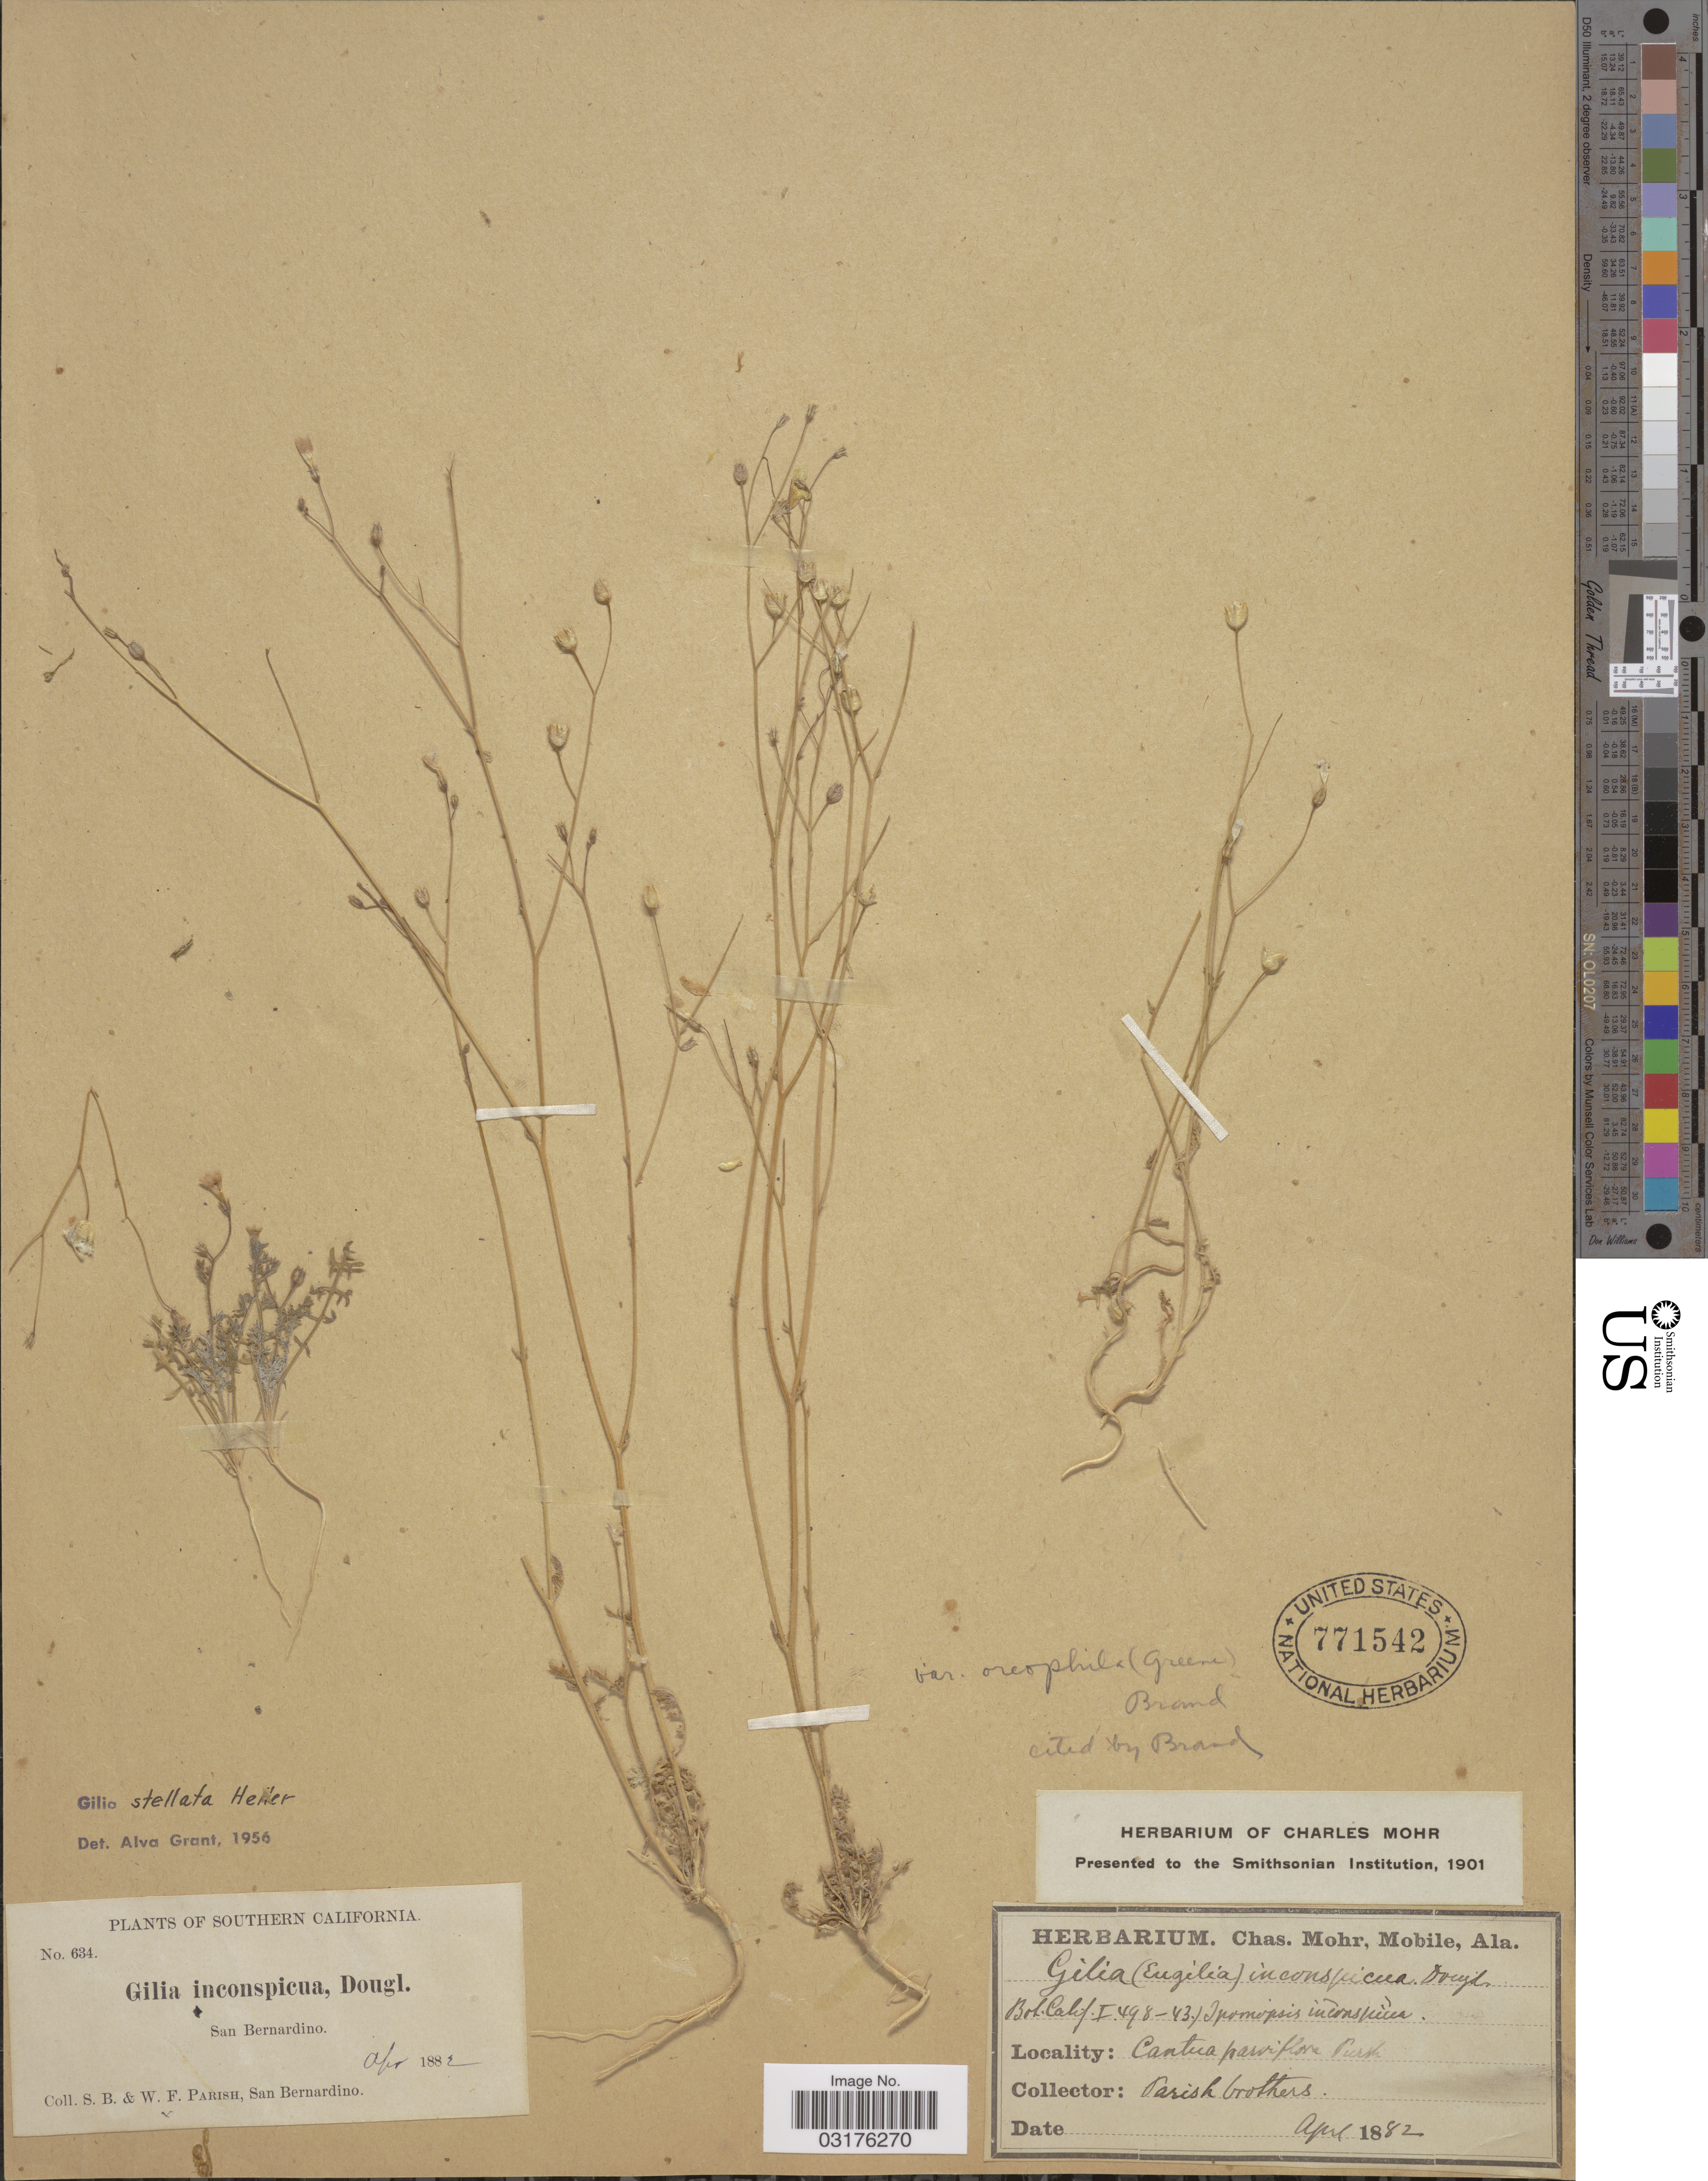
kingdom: Plantae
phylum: Tracheophyta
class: Magnoliopsida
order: Ericales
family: Polemoniaceae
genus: Gilia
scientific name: Gilia stellata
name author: A. Heller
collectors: S. B. Parish & W. F. Parish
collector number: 634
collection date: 1882-04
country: United States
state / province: California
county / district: San Bernardino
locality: Southern California, San Bernardino.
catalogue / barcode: US 771542